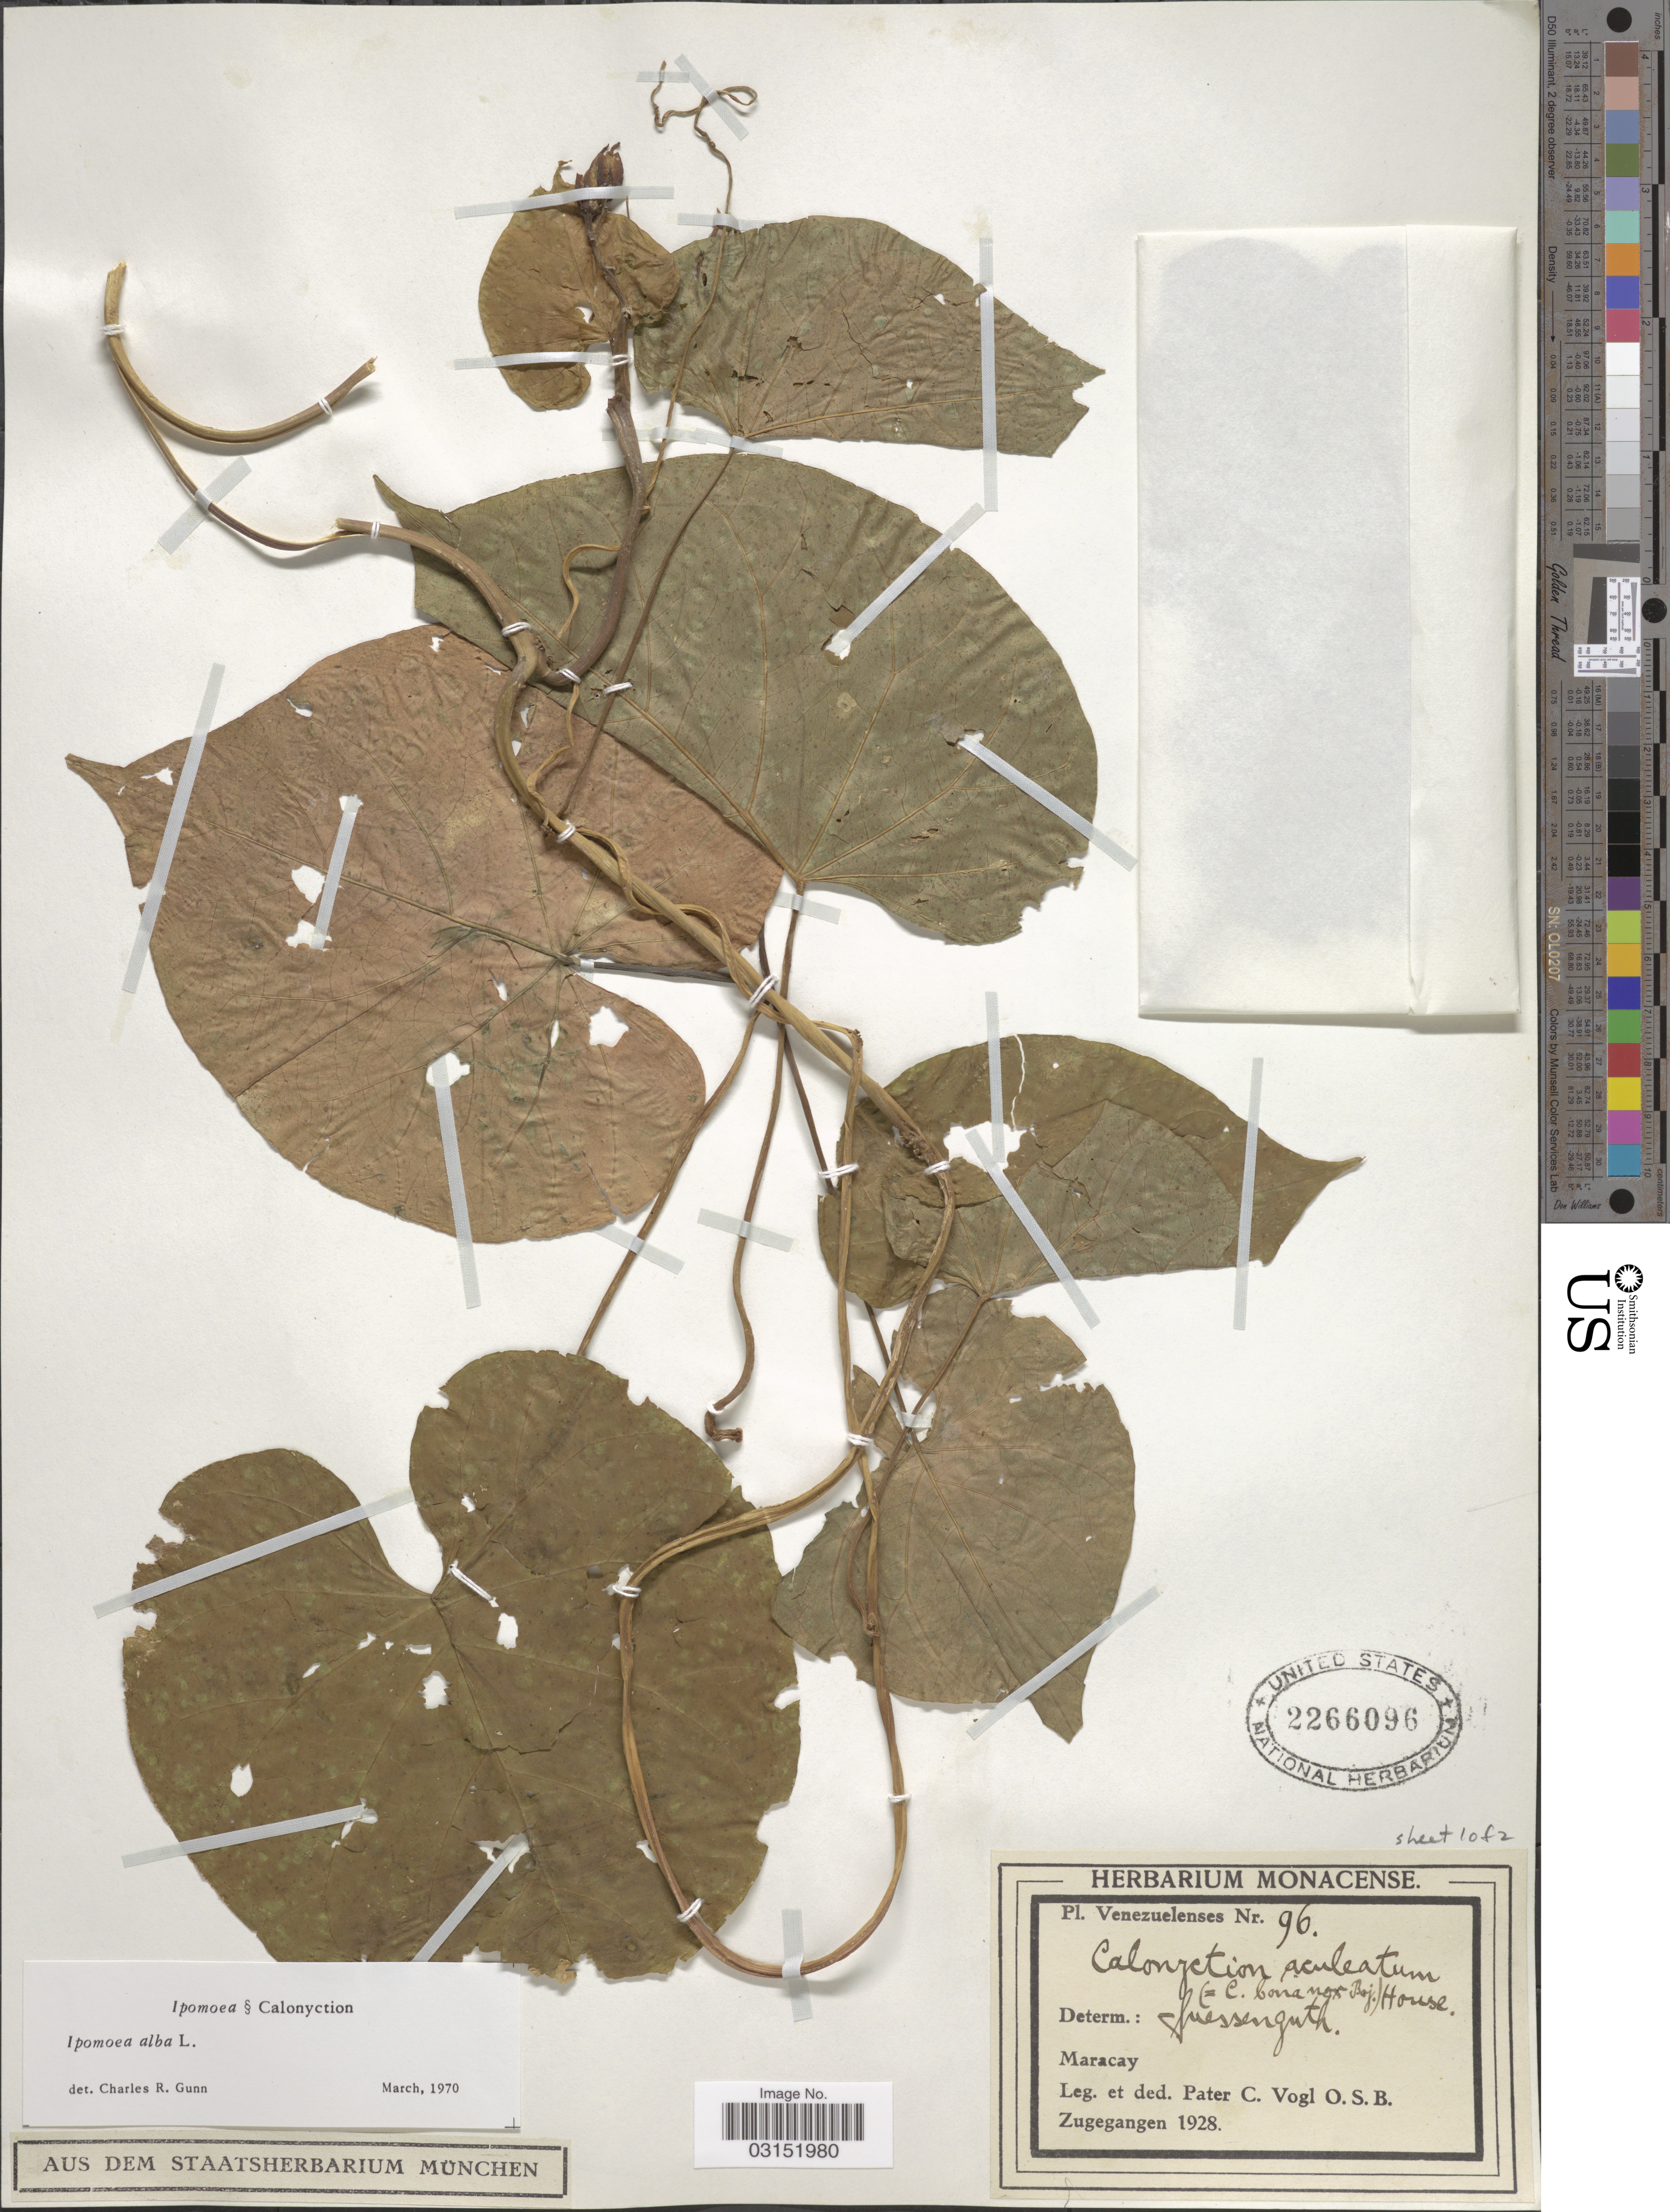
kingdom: Plantae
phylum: Tracheophyta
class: Magnoliopsida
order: Solanales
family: Convolvulaceae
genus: Ipomoea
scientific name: Ipomoea alba L.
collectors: P. Vogl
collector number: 96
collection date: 1928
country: Venezuela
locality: Maracay.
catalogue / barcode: US 2266096